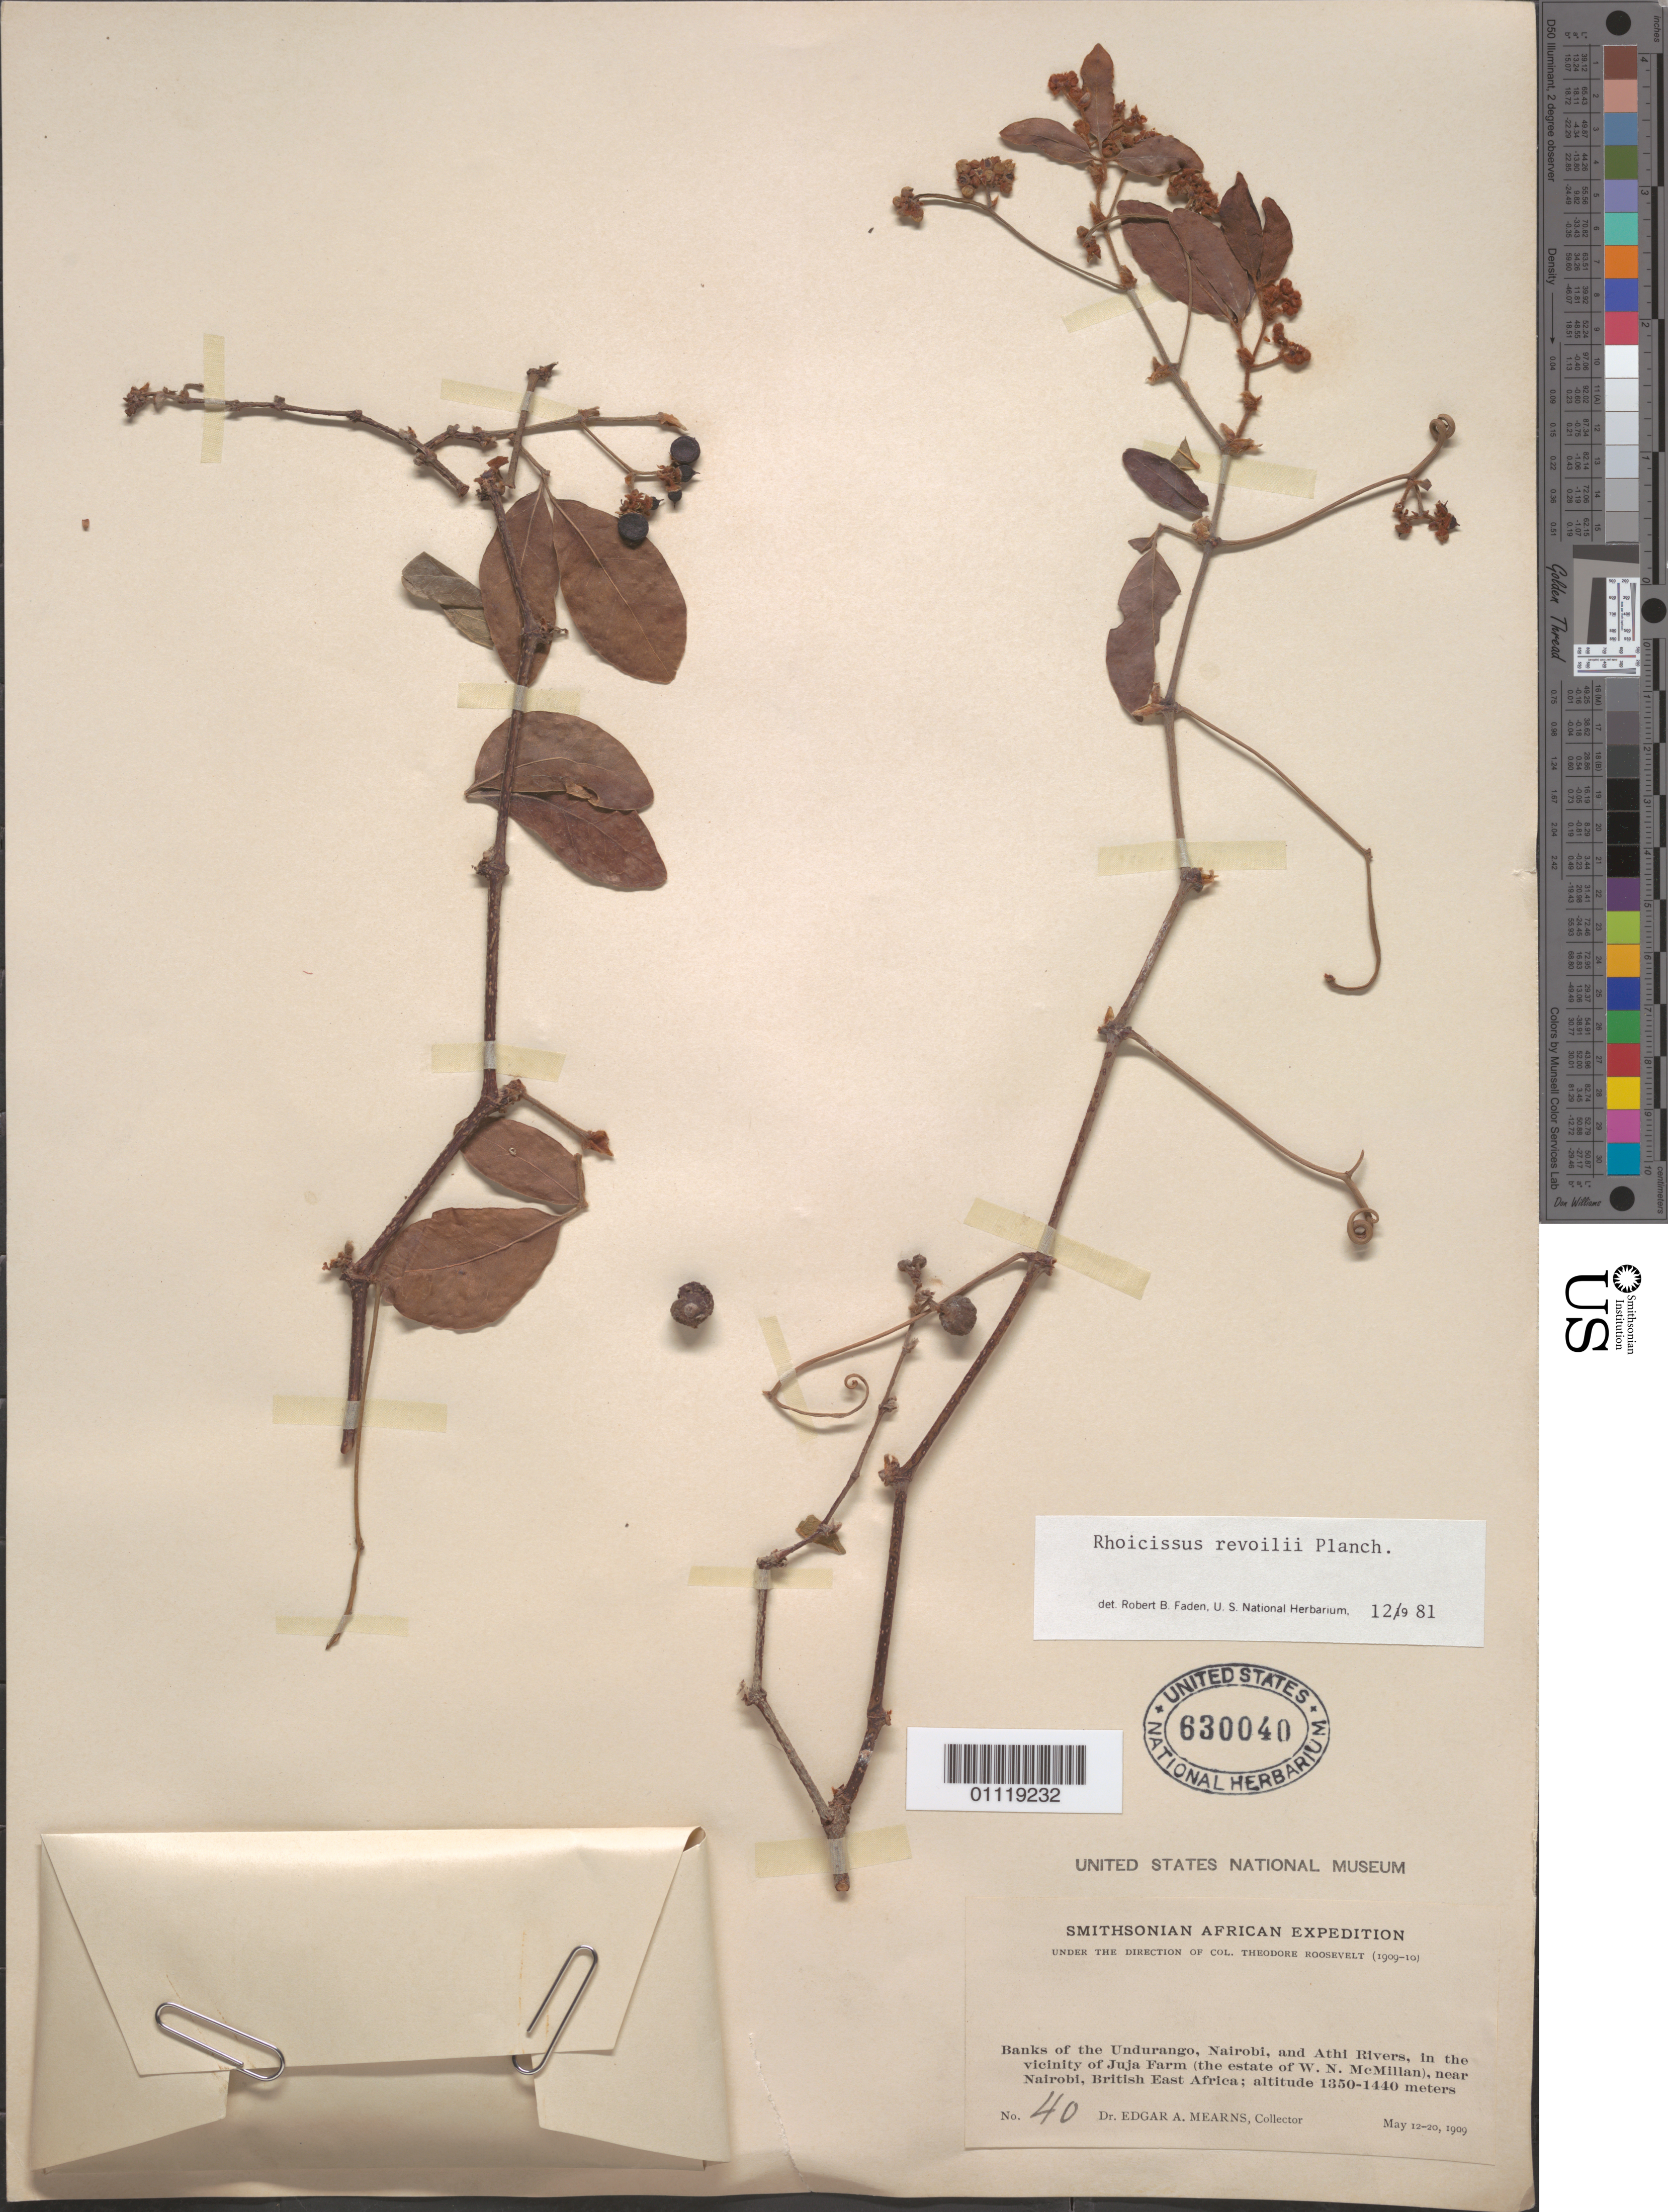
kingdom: Plantae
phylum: Tracheophyta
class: Magnoliopsida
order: Vitales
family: Vitaceae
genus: Rhoicissus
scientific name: Rhoicissus revoilii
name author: Planch.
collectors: E. A. Mearns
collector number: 40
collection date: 1909-05-12/1909-05-20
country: Kenya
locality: Nairobi, and Athi Rivers, in the vicinity of Juja Farm, the estate of WN McMillan, near Nairobi, British E Africa.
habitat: Banks of the Undurango.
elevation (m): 1350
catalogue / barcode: US 630040